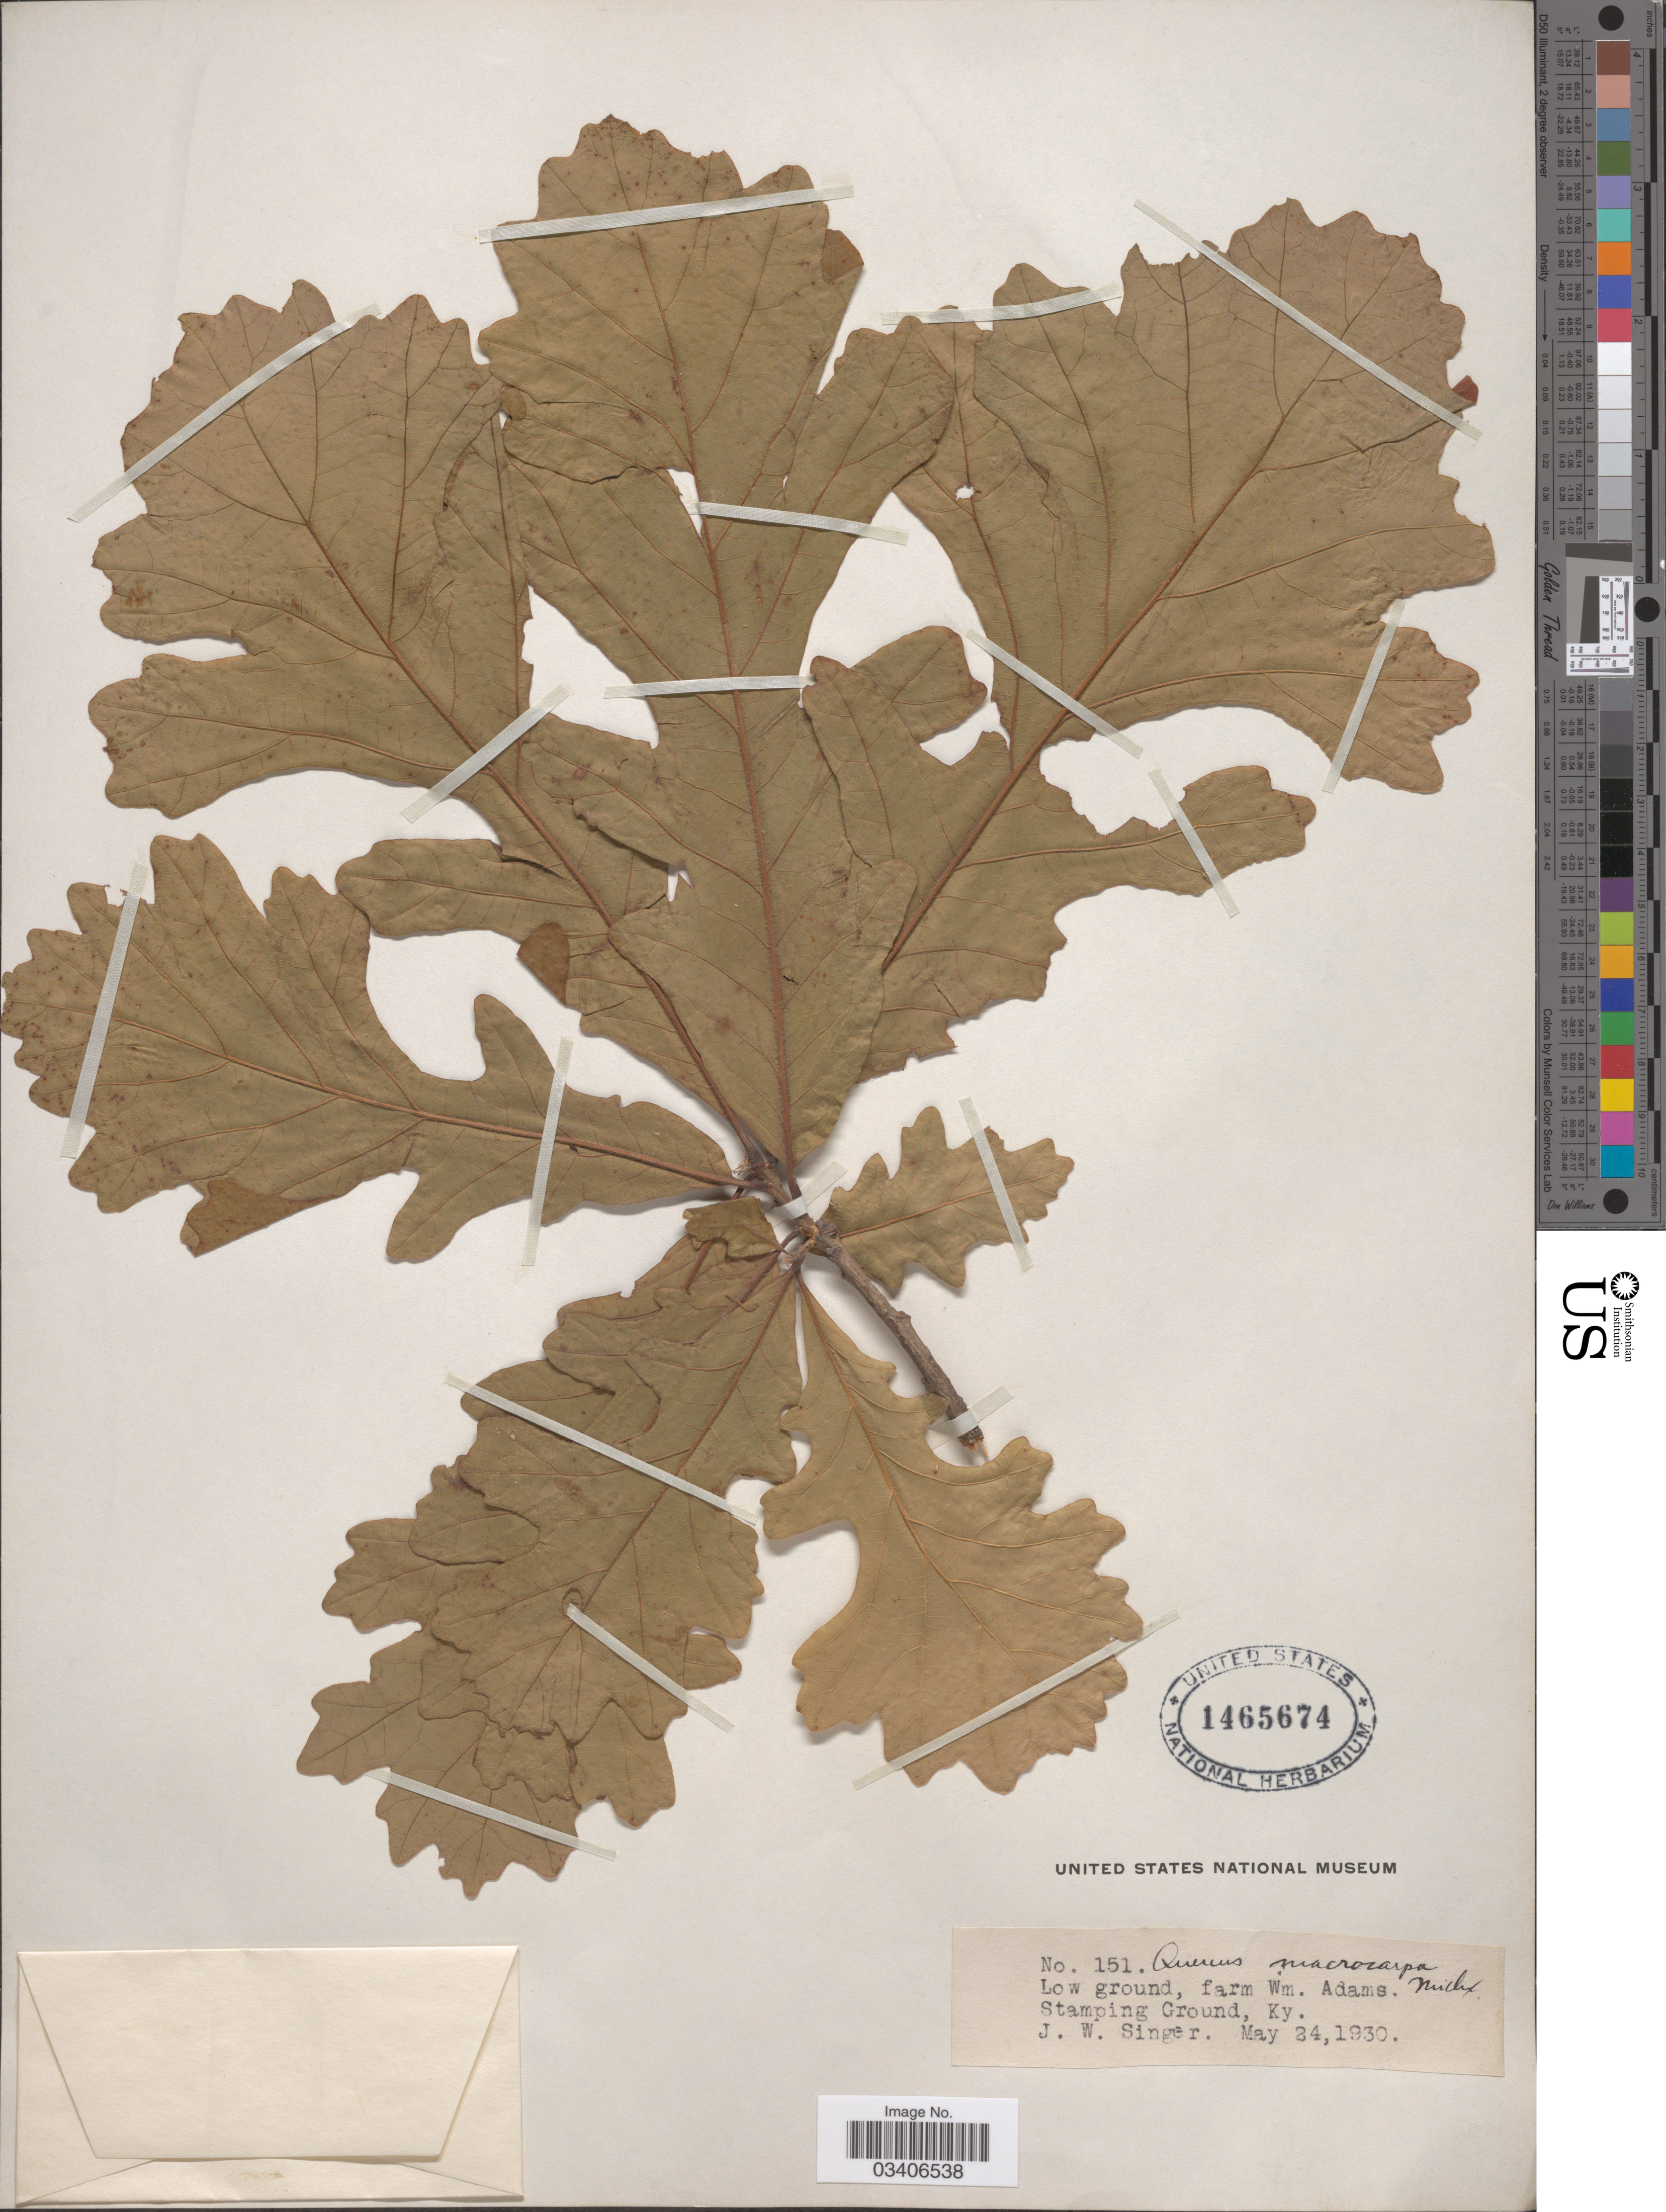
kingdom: Plantae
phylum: Tracheophyta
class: Magnoliopsida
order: Fagales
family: Fagaceae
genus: Quercus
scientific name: Quercus macrocarpa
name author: Michx.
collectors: J. EW. Singer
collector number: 151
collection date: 1930-05-24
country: United States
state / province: Kentucky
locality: Low ground, farm Wm. Adams. Stamping Ground.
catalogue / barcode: US 1465674